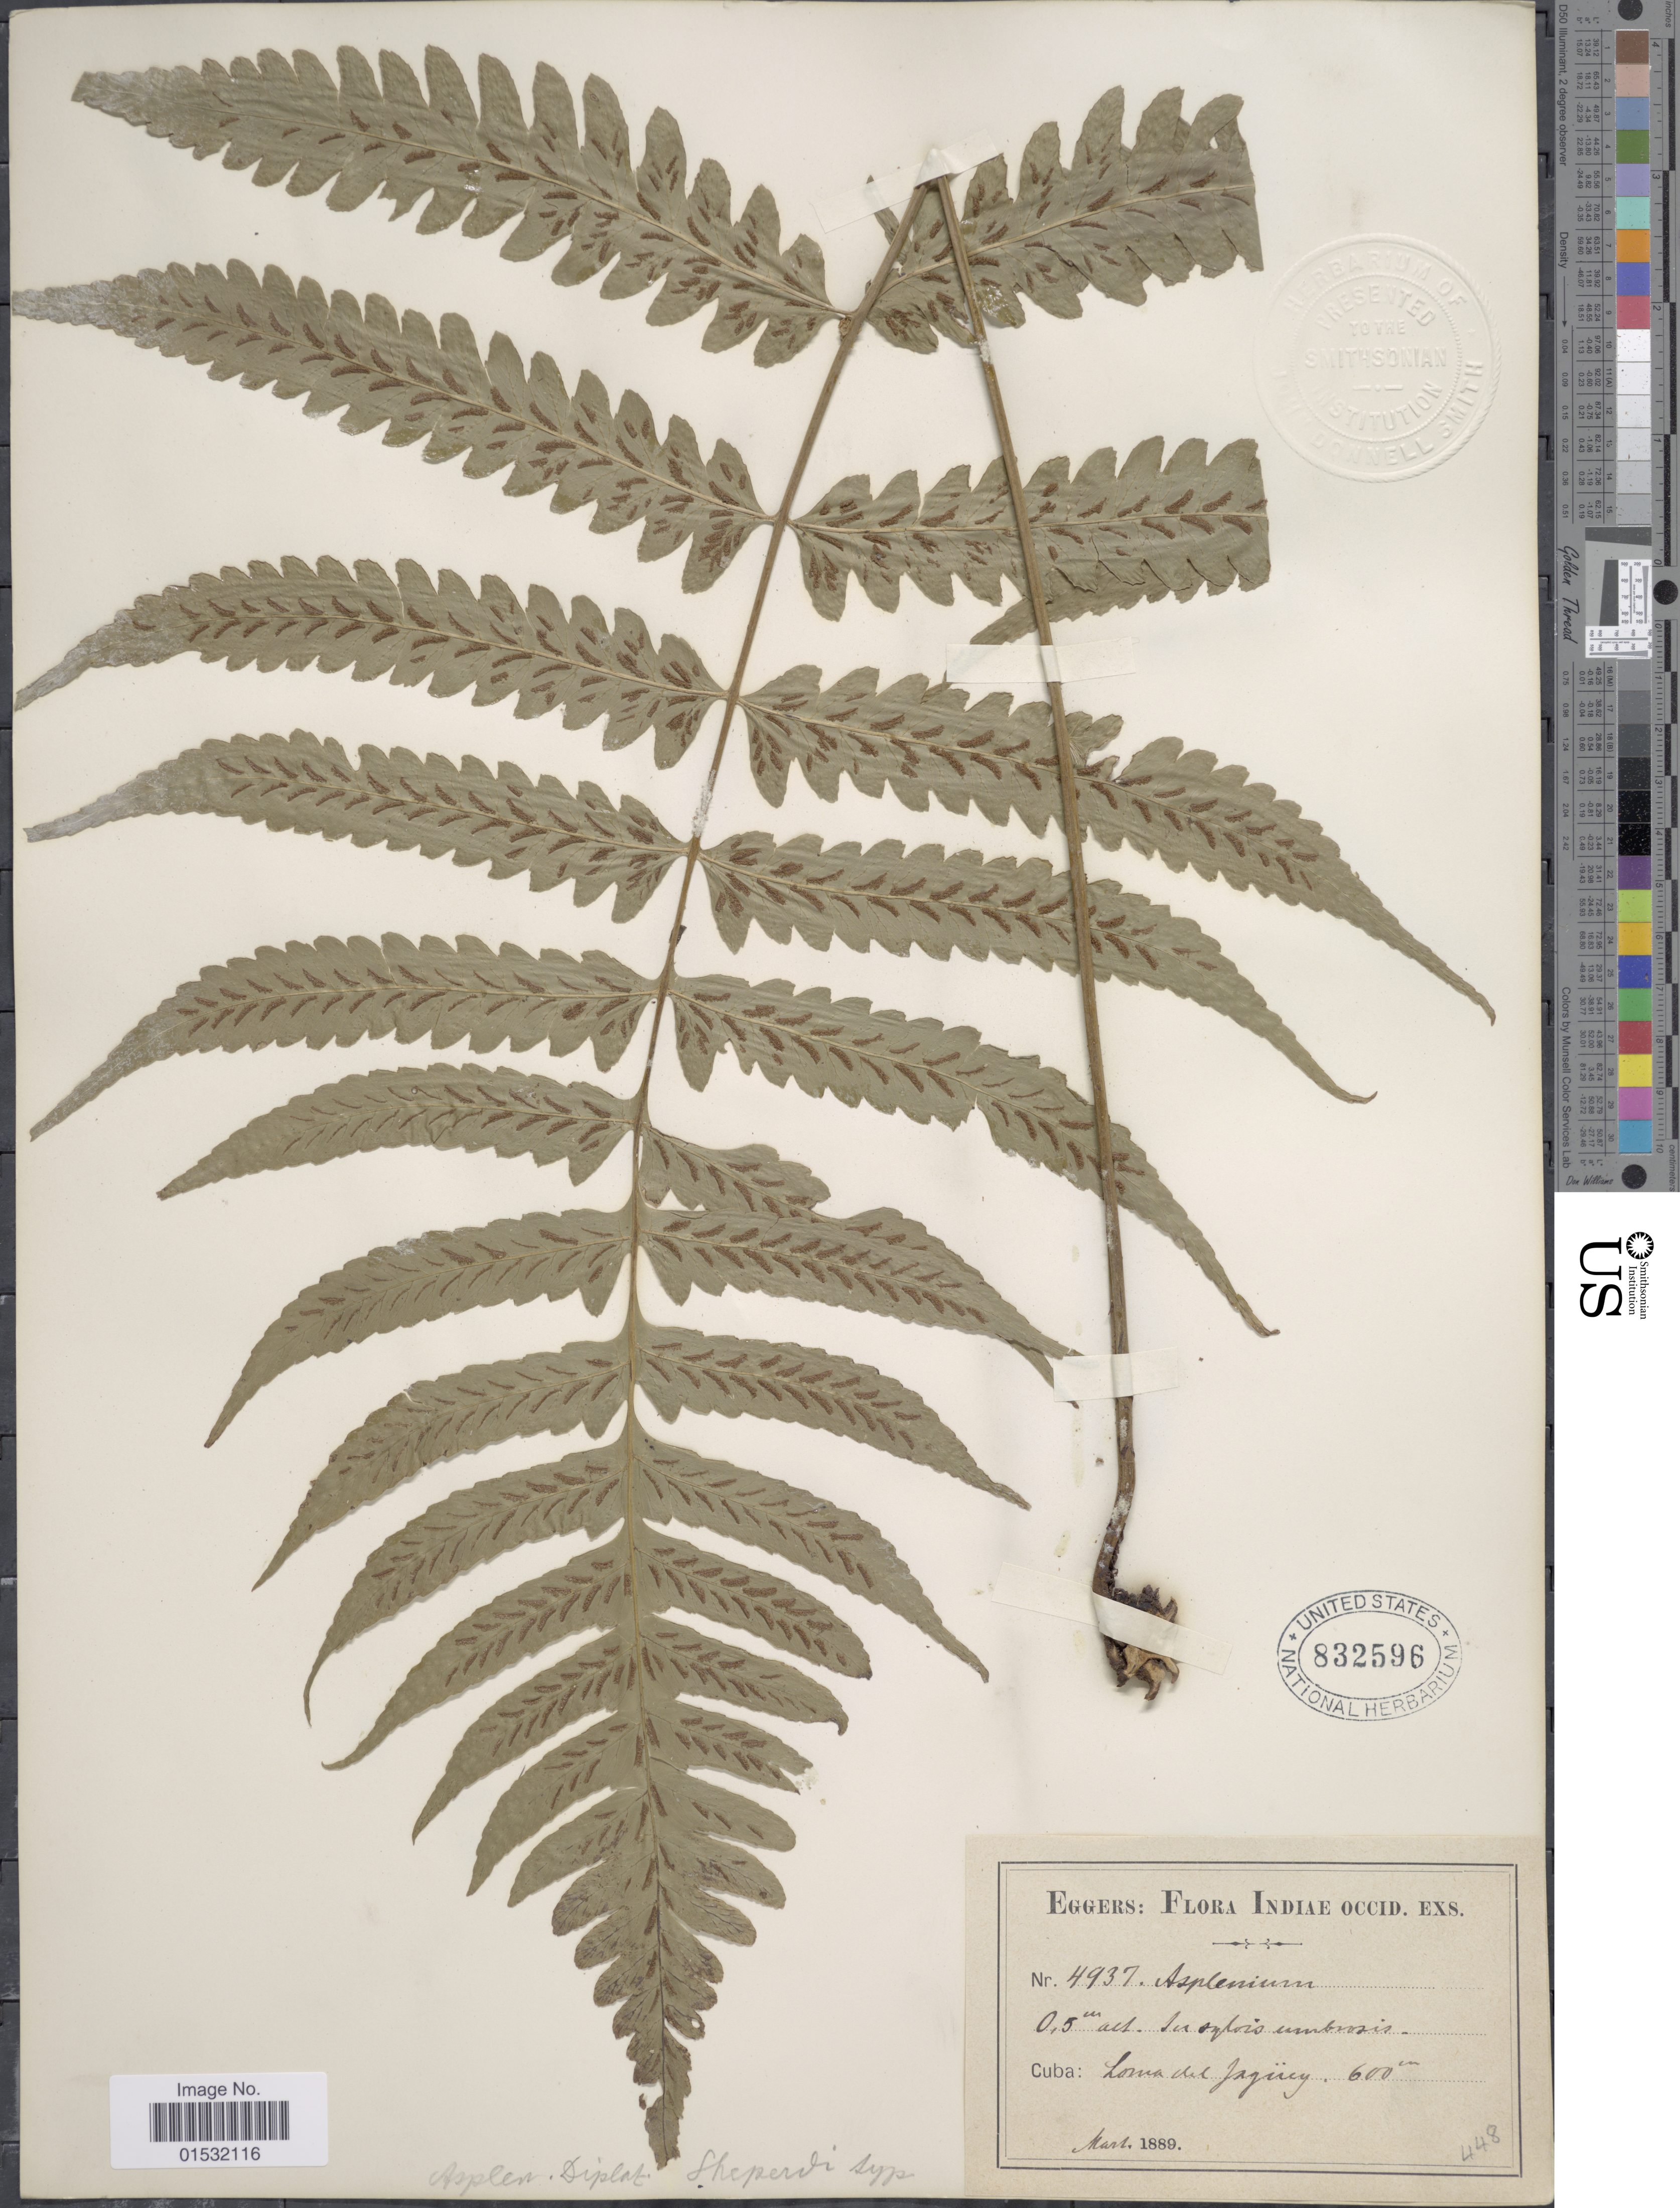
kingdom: Plantae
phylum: Tracheophyta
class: Polypodiopsida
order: Polypodiales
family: Athyriaceae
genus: Diplazium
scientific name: Diplazium cristatum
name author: (Desr.) Alston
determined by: Sánchez, C.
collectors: -. Eggers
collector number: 4937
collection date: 1889-03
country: Cuba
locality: Indiae Occid. Exs. Loma del Jagüey.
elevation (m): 600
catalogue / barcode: US 832596